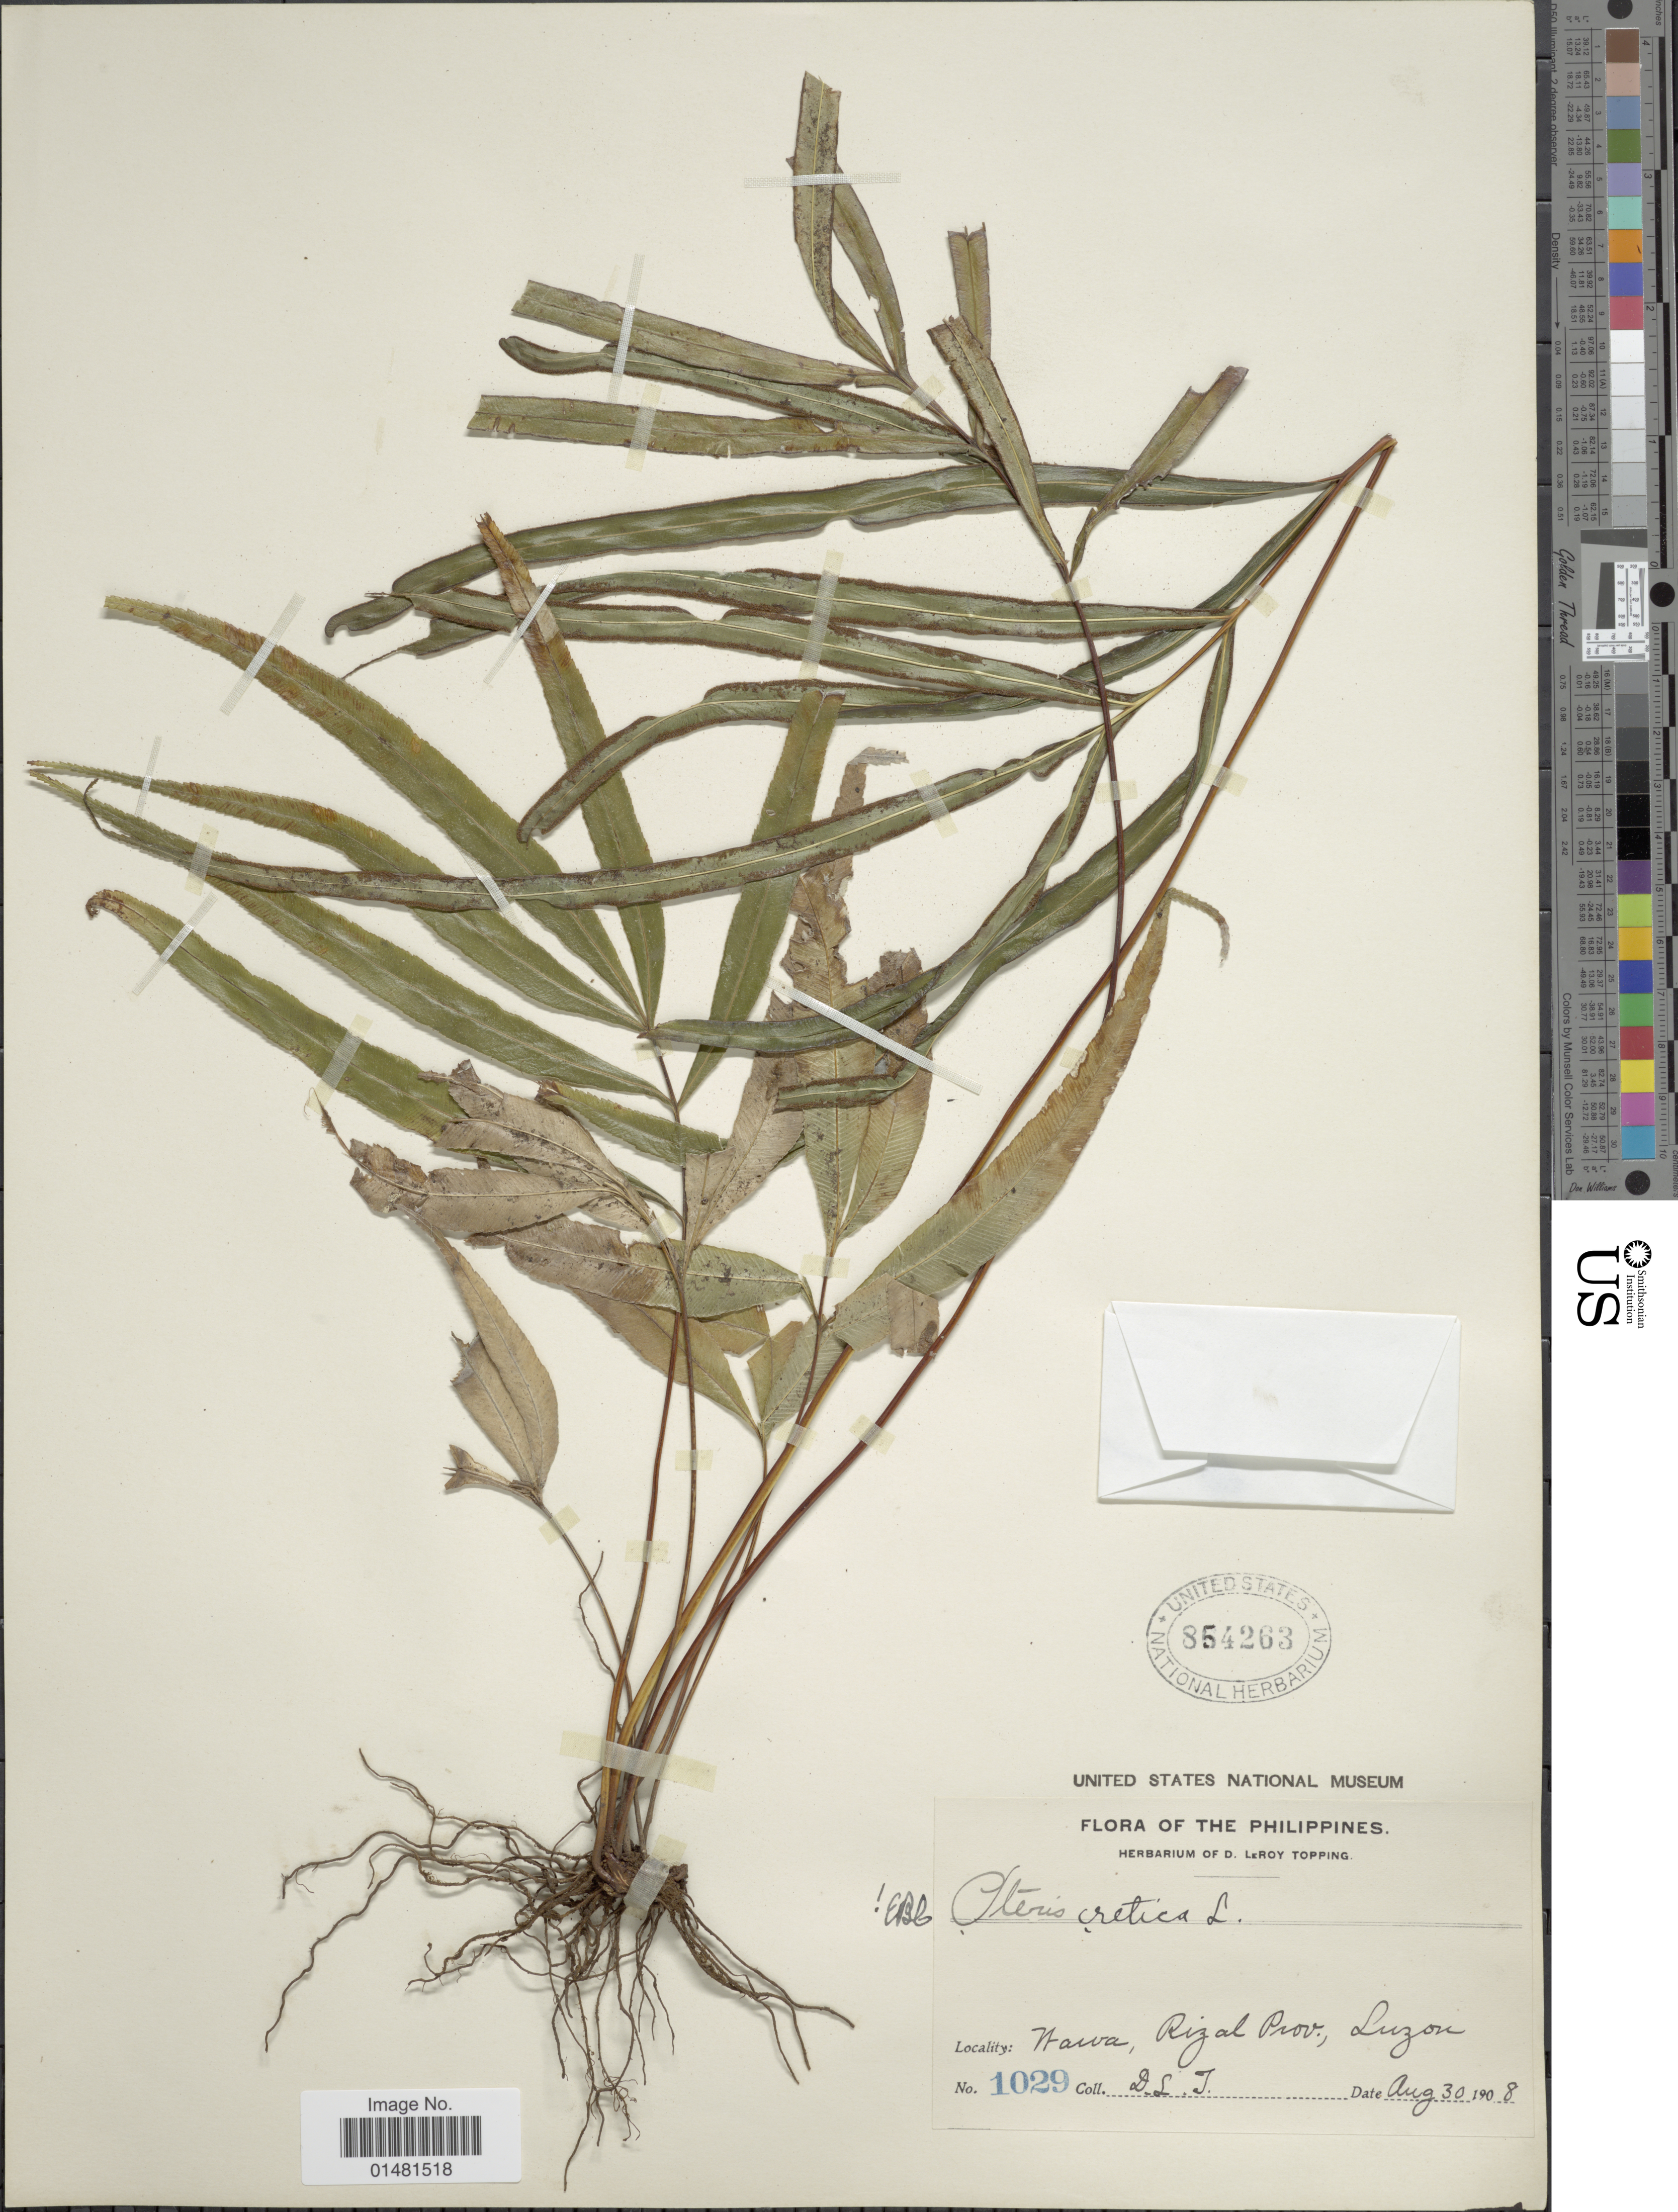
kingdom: Plantae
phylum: Tracheophyta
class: Polypodiopsida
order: Polypodiales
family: Pteridaceae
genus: Pteris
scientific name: Pteris cretica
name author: L.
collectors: D. L. Topping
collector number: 1029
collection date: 1908-08-30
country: Philippines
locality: Nawa, Rizal Prov., Luzon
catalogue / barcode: US 854263